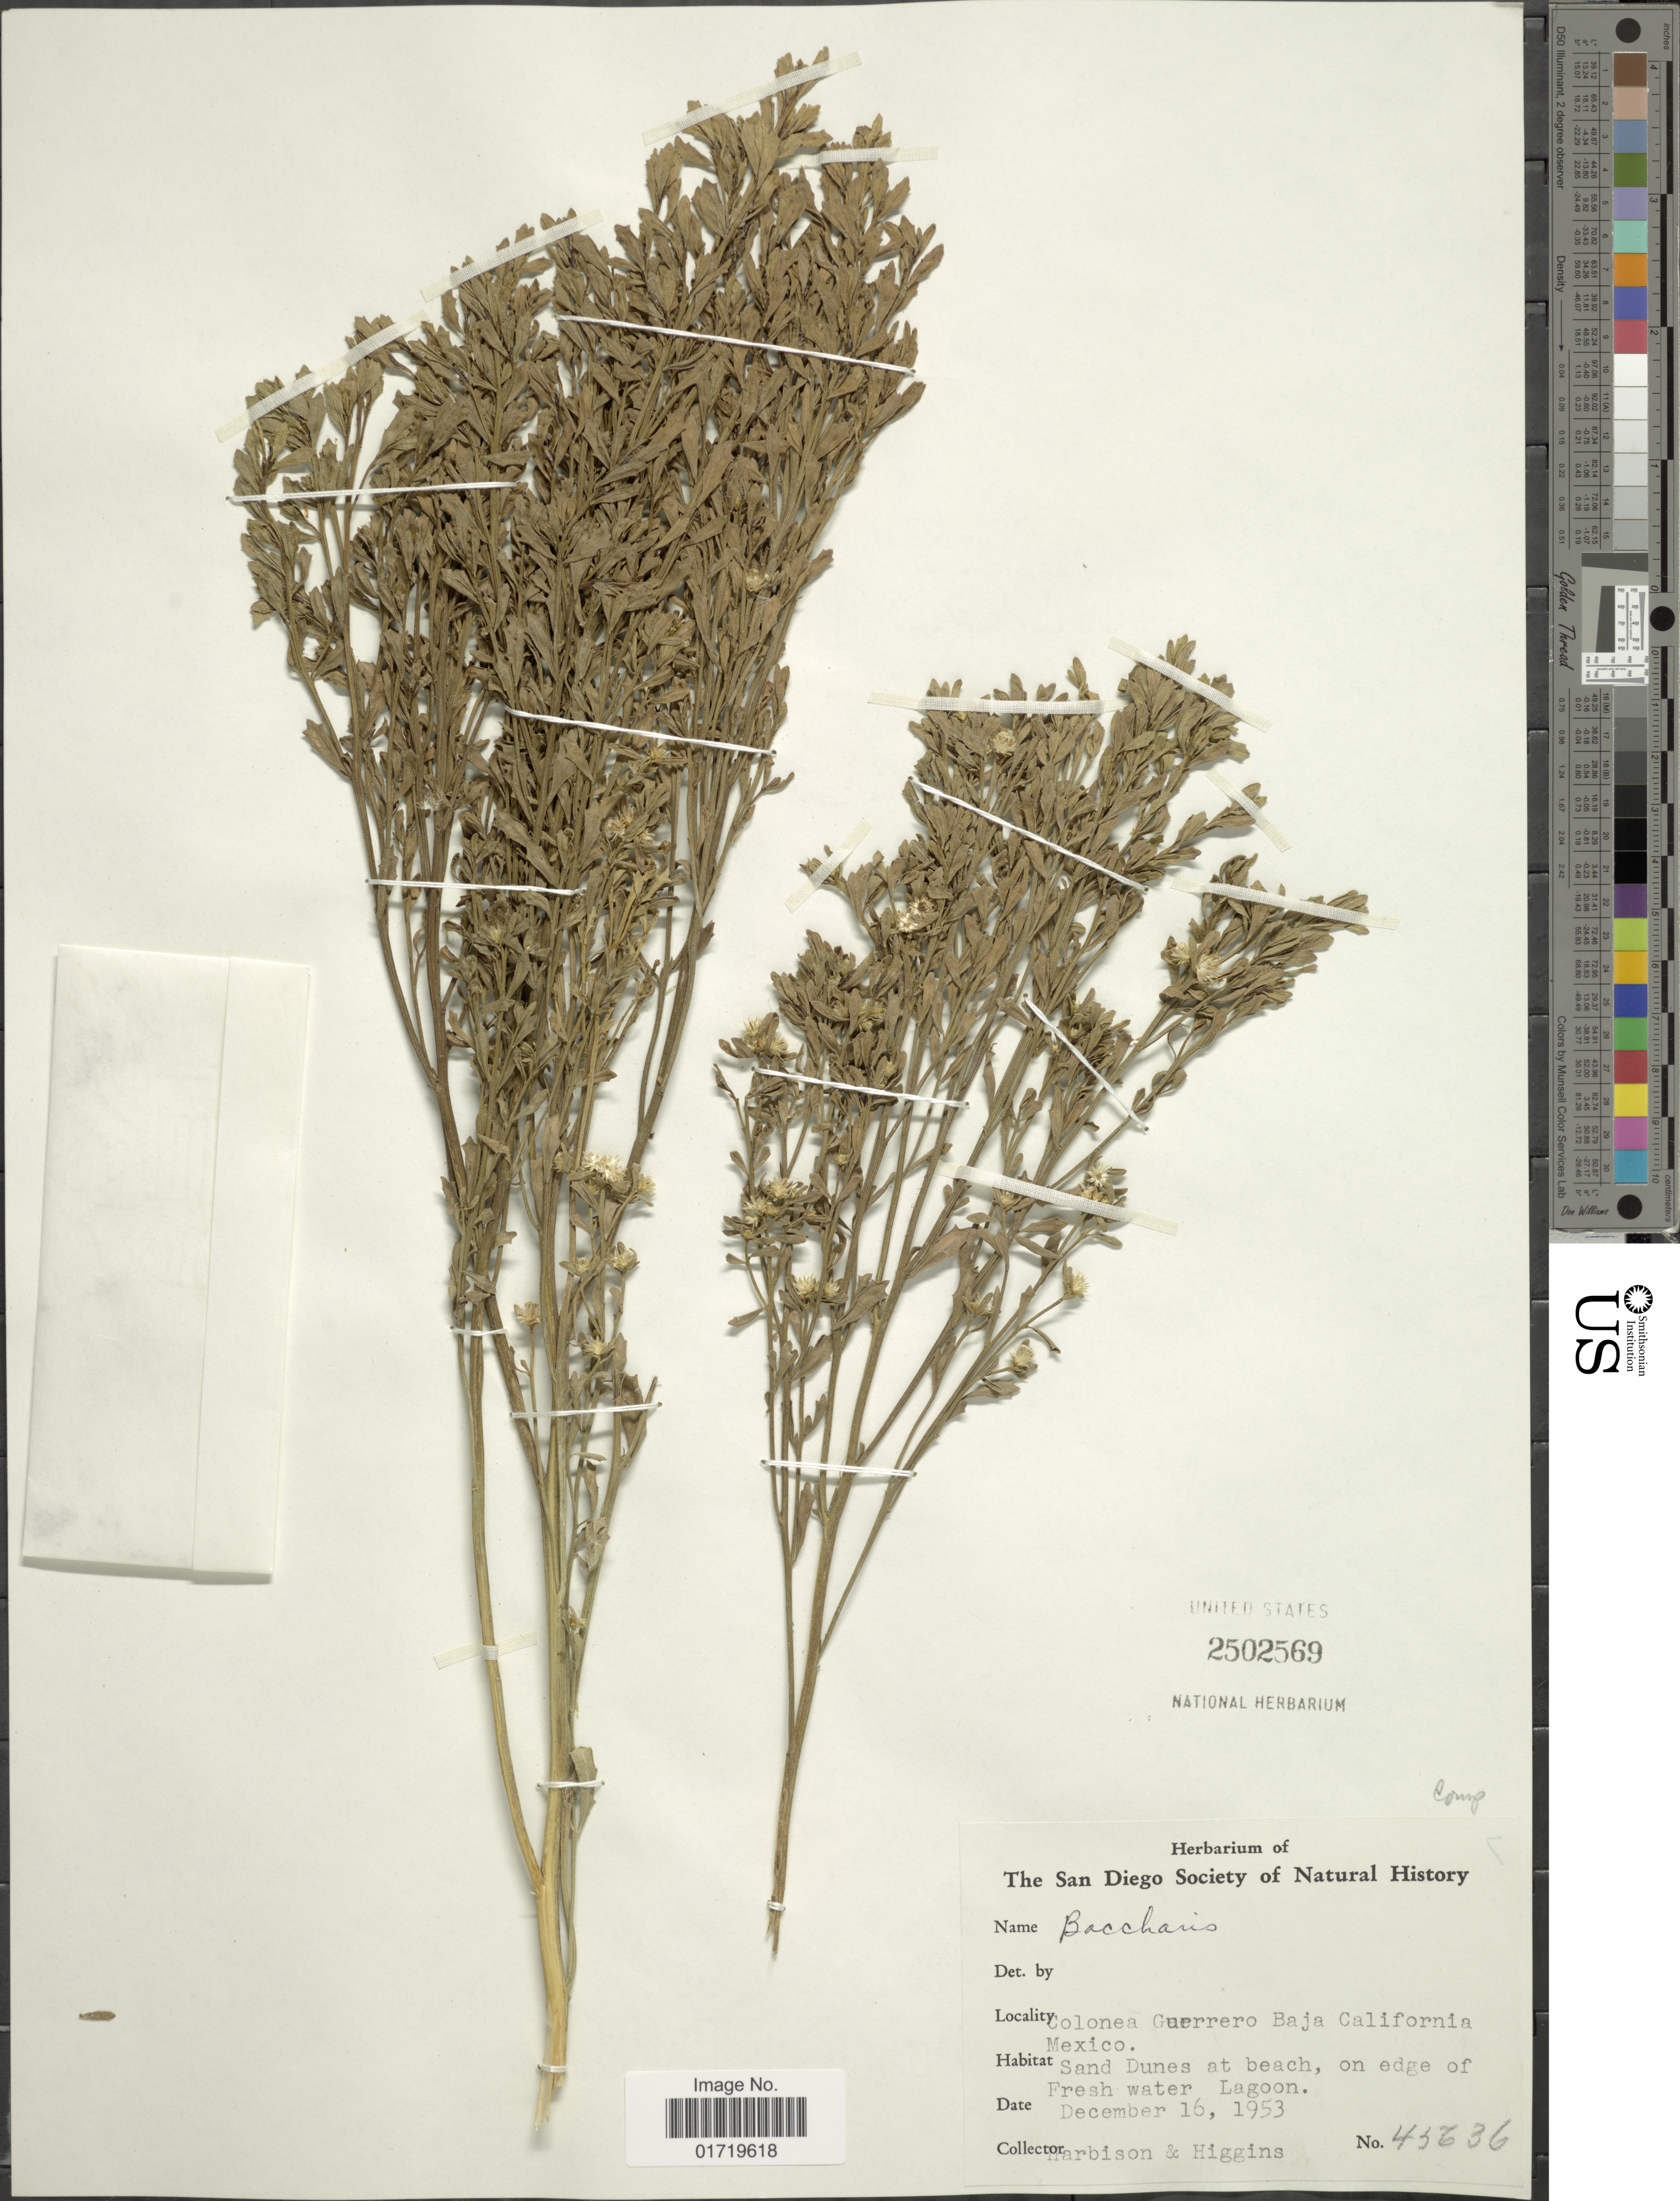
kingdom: Plantae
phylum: Tracheophyta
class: Magnoliopsida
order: Asterales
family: Asteraceae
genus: Baccharis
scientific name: Baccharis sp.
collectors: -- Higgins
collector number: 45636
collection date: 1953-12-16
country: Mexico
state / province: Baja California Sur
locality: Colonea Guerrero Baja California, Mexico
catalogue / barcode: US 2502569